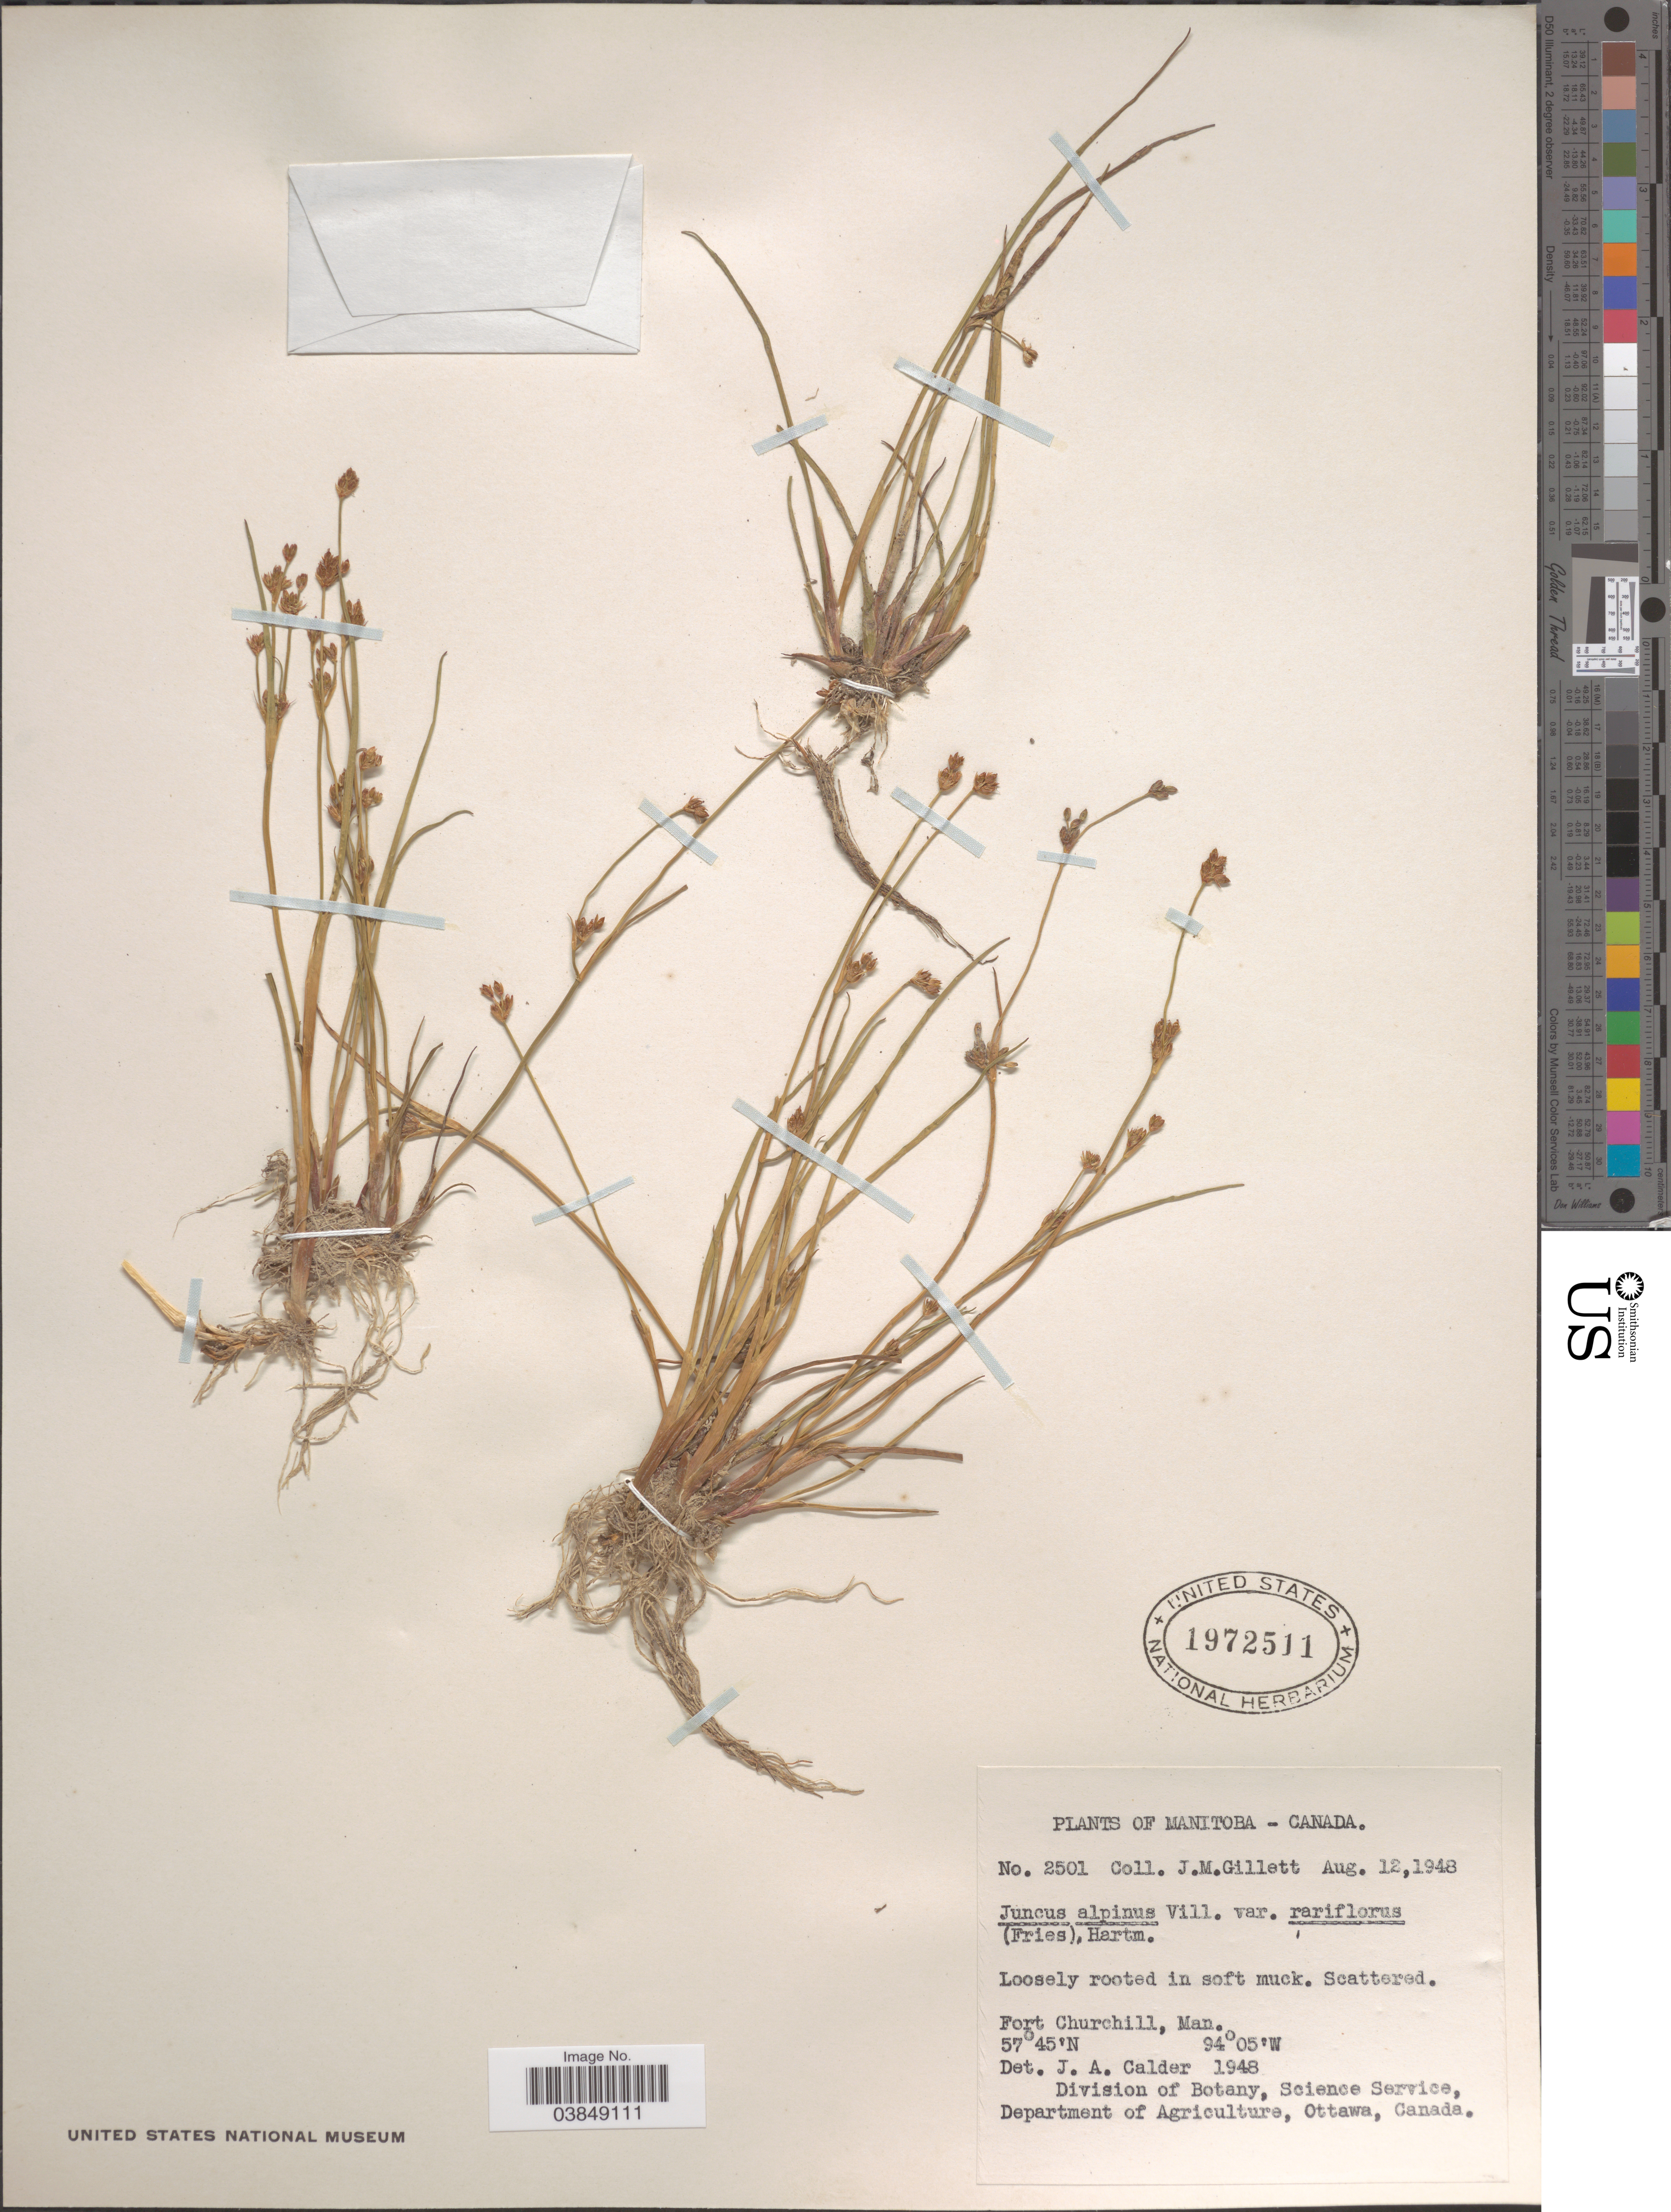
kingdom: Plantae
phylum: Tracheophyta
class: Liliopsida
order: Poales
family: Juncaceae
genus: Juncus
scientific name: Juncus alpinus var. rariflorus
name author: (Hartm.) Hartm.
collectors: J. M. Gillett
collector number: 2501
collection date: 1948-08-12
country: Canada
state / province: Manitoba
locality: Fort Churchill.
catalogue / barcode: US 1972511